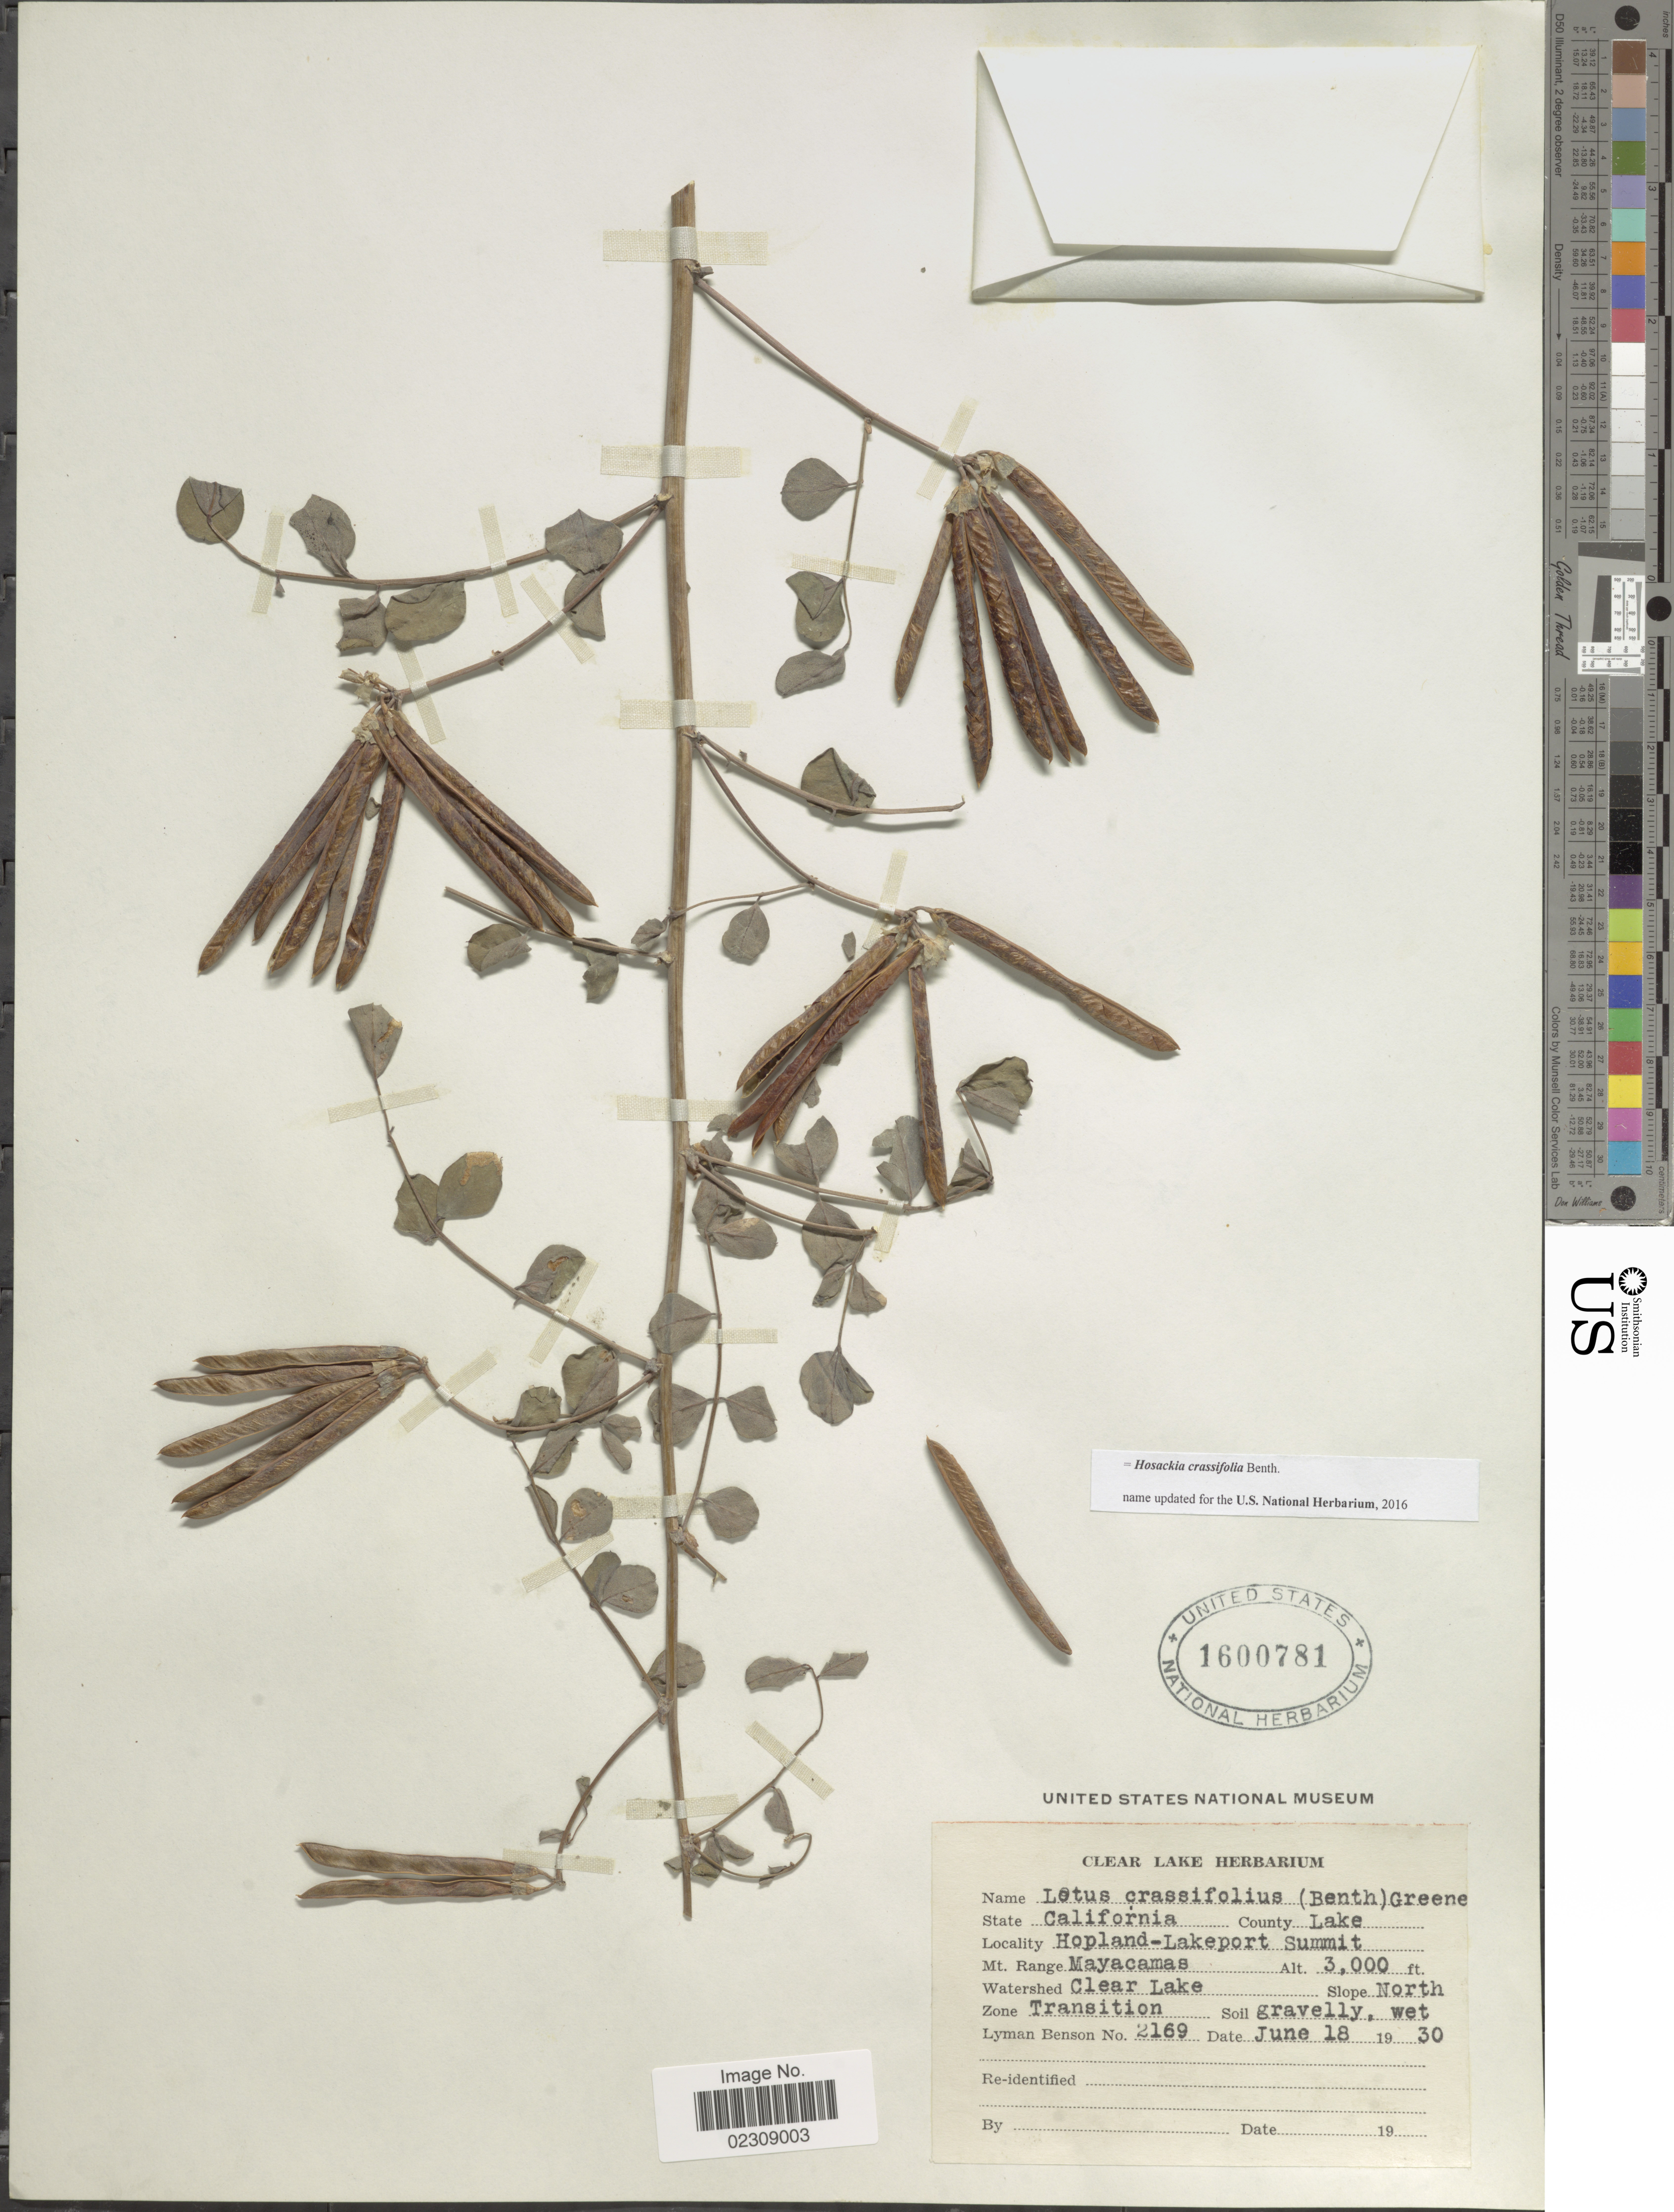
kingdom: Plantae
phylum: Tracheophyta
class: Magnoliopsida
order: Fabales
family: Fabaceae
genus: Hosackia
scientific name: Hosackia crassifolia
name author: Benth.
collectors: L. D. Benson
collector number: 2169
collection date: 1930-06-18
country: United States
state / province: California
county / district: Lake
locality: County Lake. Hopland-Lakeport Summit. Mt. Range Mayacamas. Watershed Clear Lake. Slope North. Zone Transition.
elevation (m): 914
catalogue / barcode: US 1600781